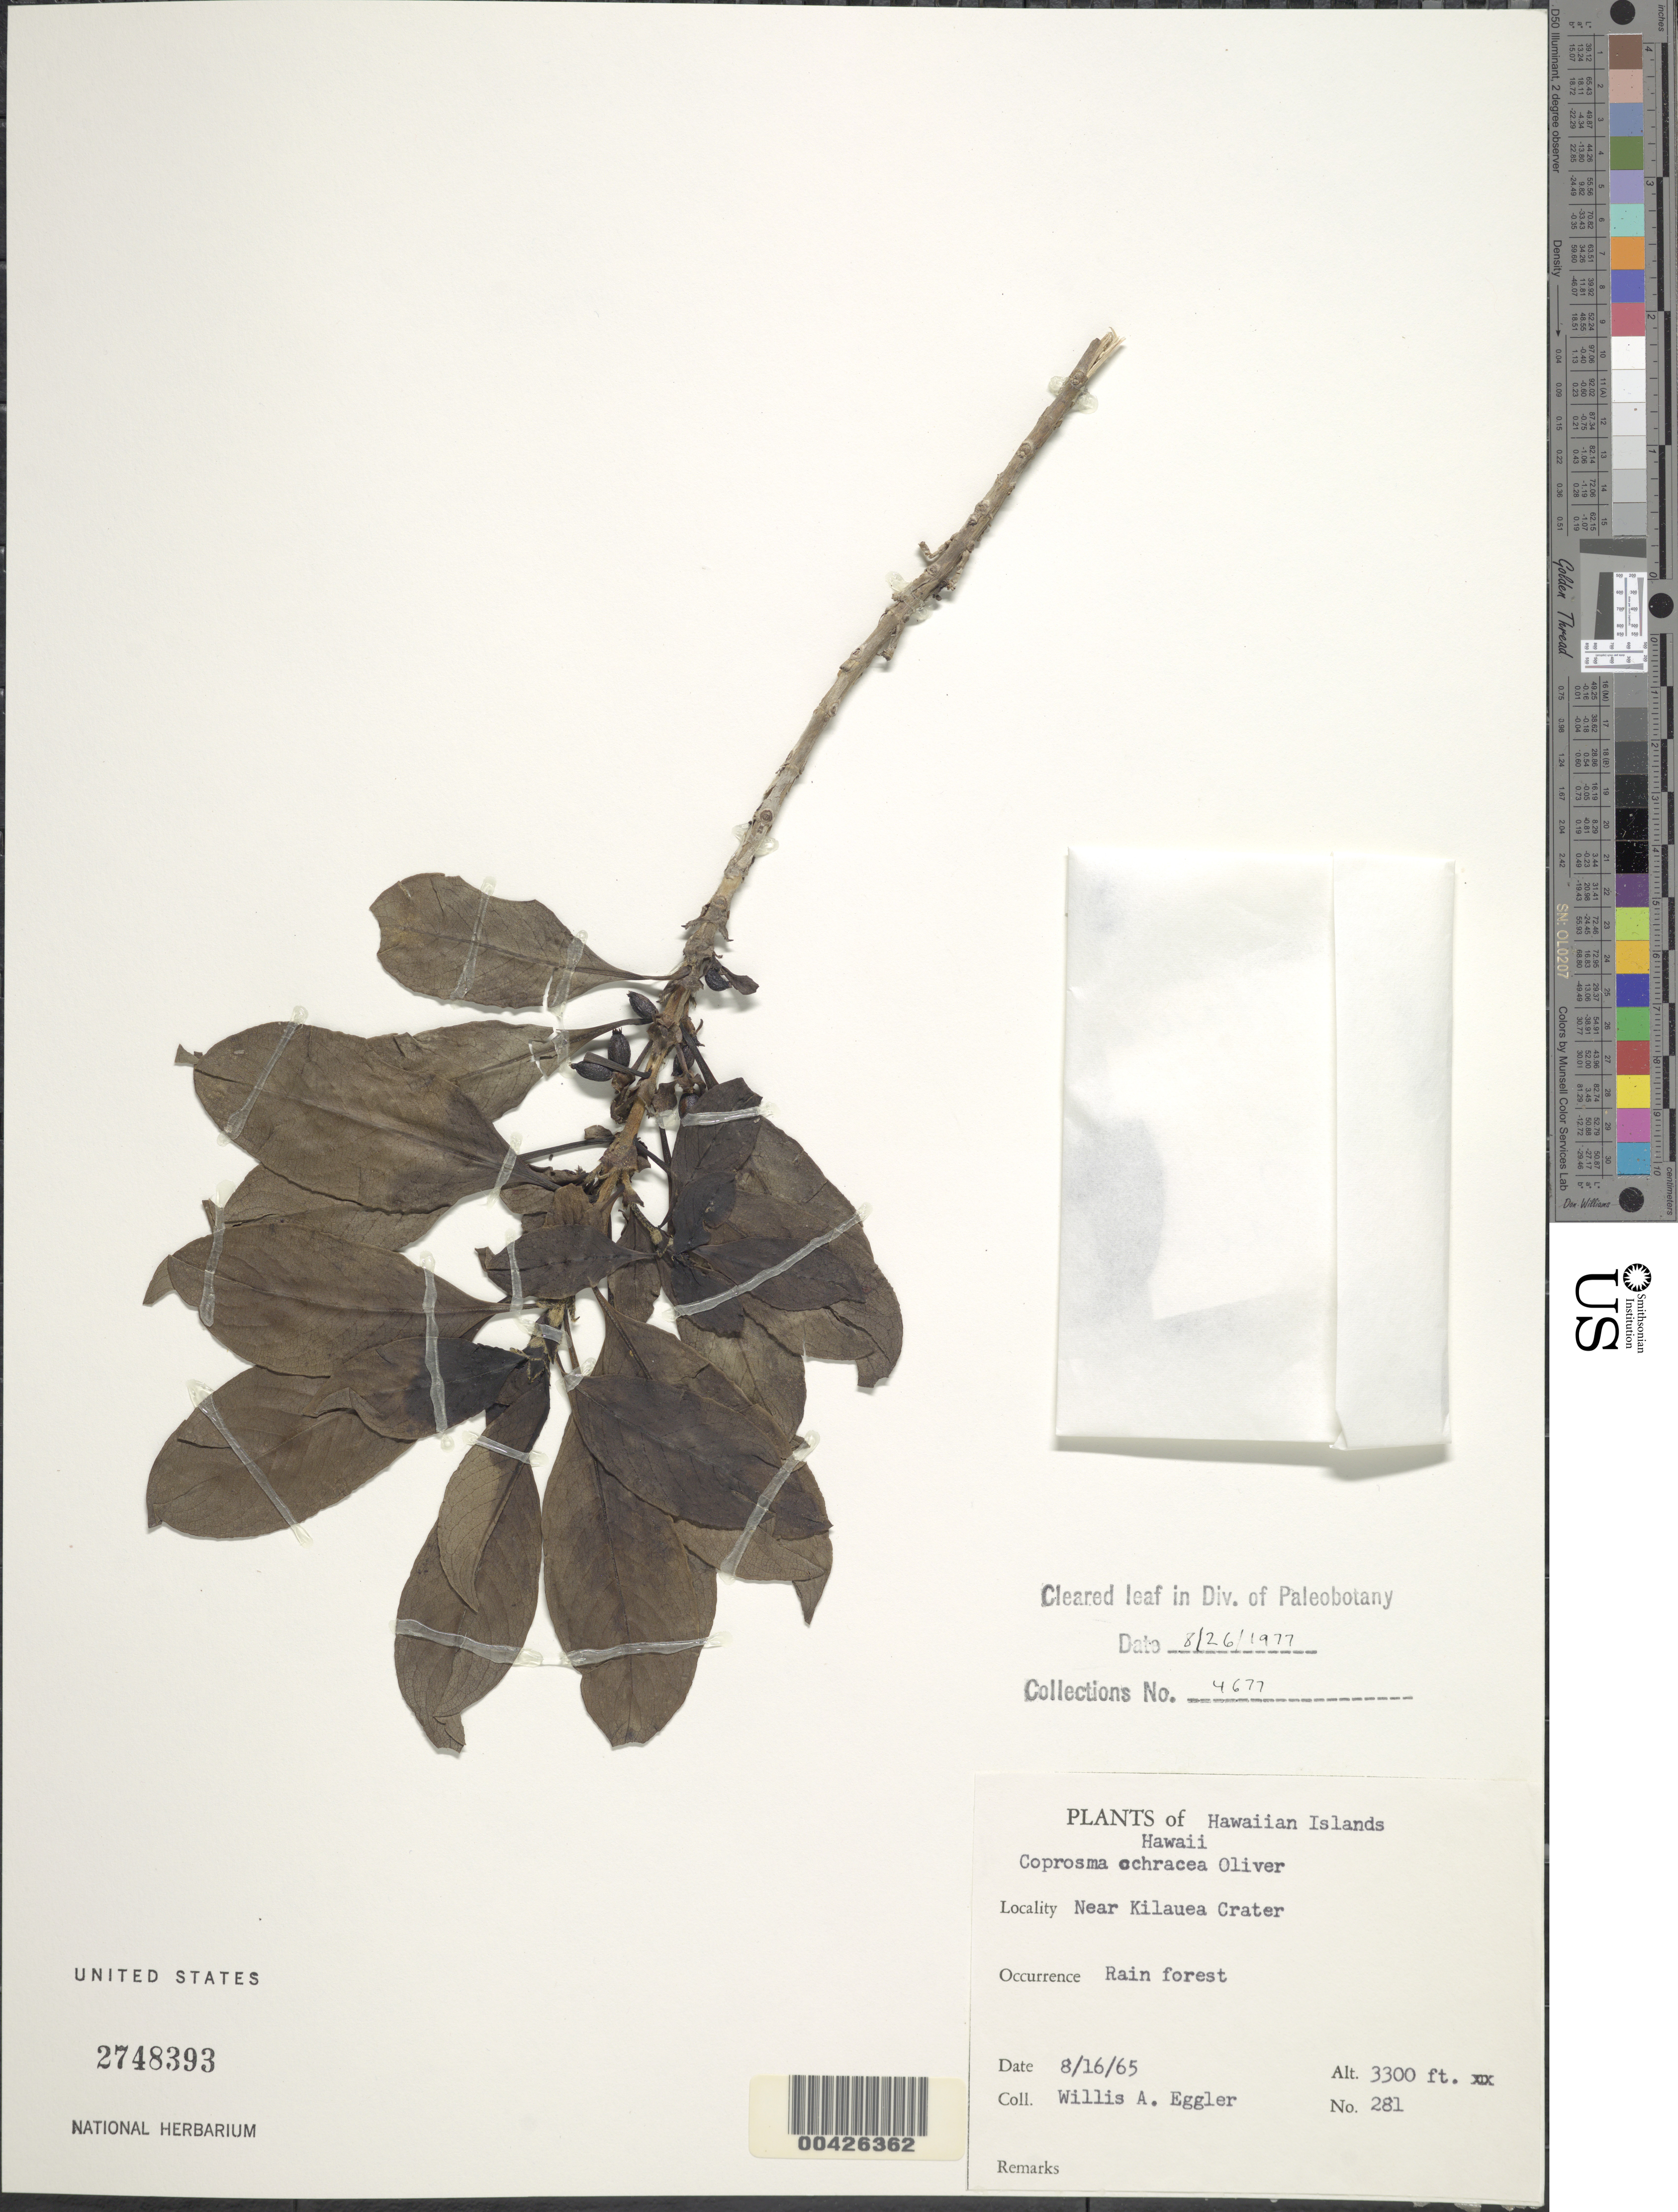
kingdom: Plantae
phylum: Tracheophyta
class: Magnoliopsida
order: Gentianales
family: Rubiaceae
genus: Coprosma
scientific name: Coprosma ochracea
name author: W.R.B. Oliv.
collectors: W. A. Eggler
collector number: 281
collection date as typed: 16 Aug 1965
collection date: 1965-08-16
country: United States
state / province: Hawaii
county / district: Hawaii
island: Hawaii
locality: Near Kilauea Crater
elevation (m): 1006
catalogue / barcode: US 2748393